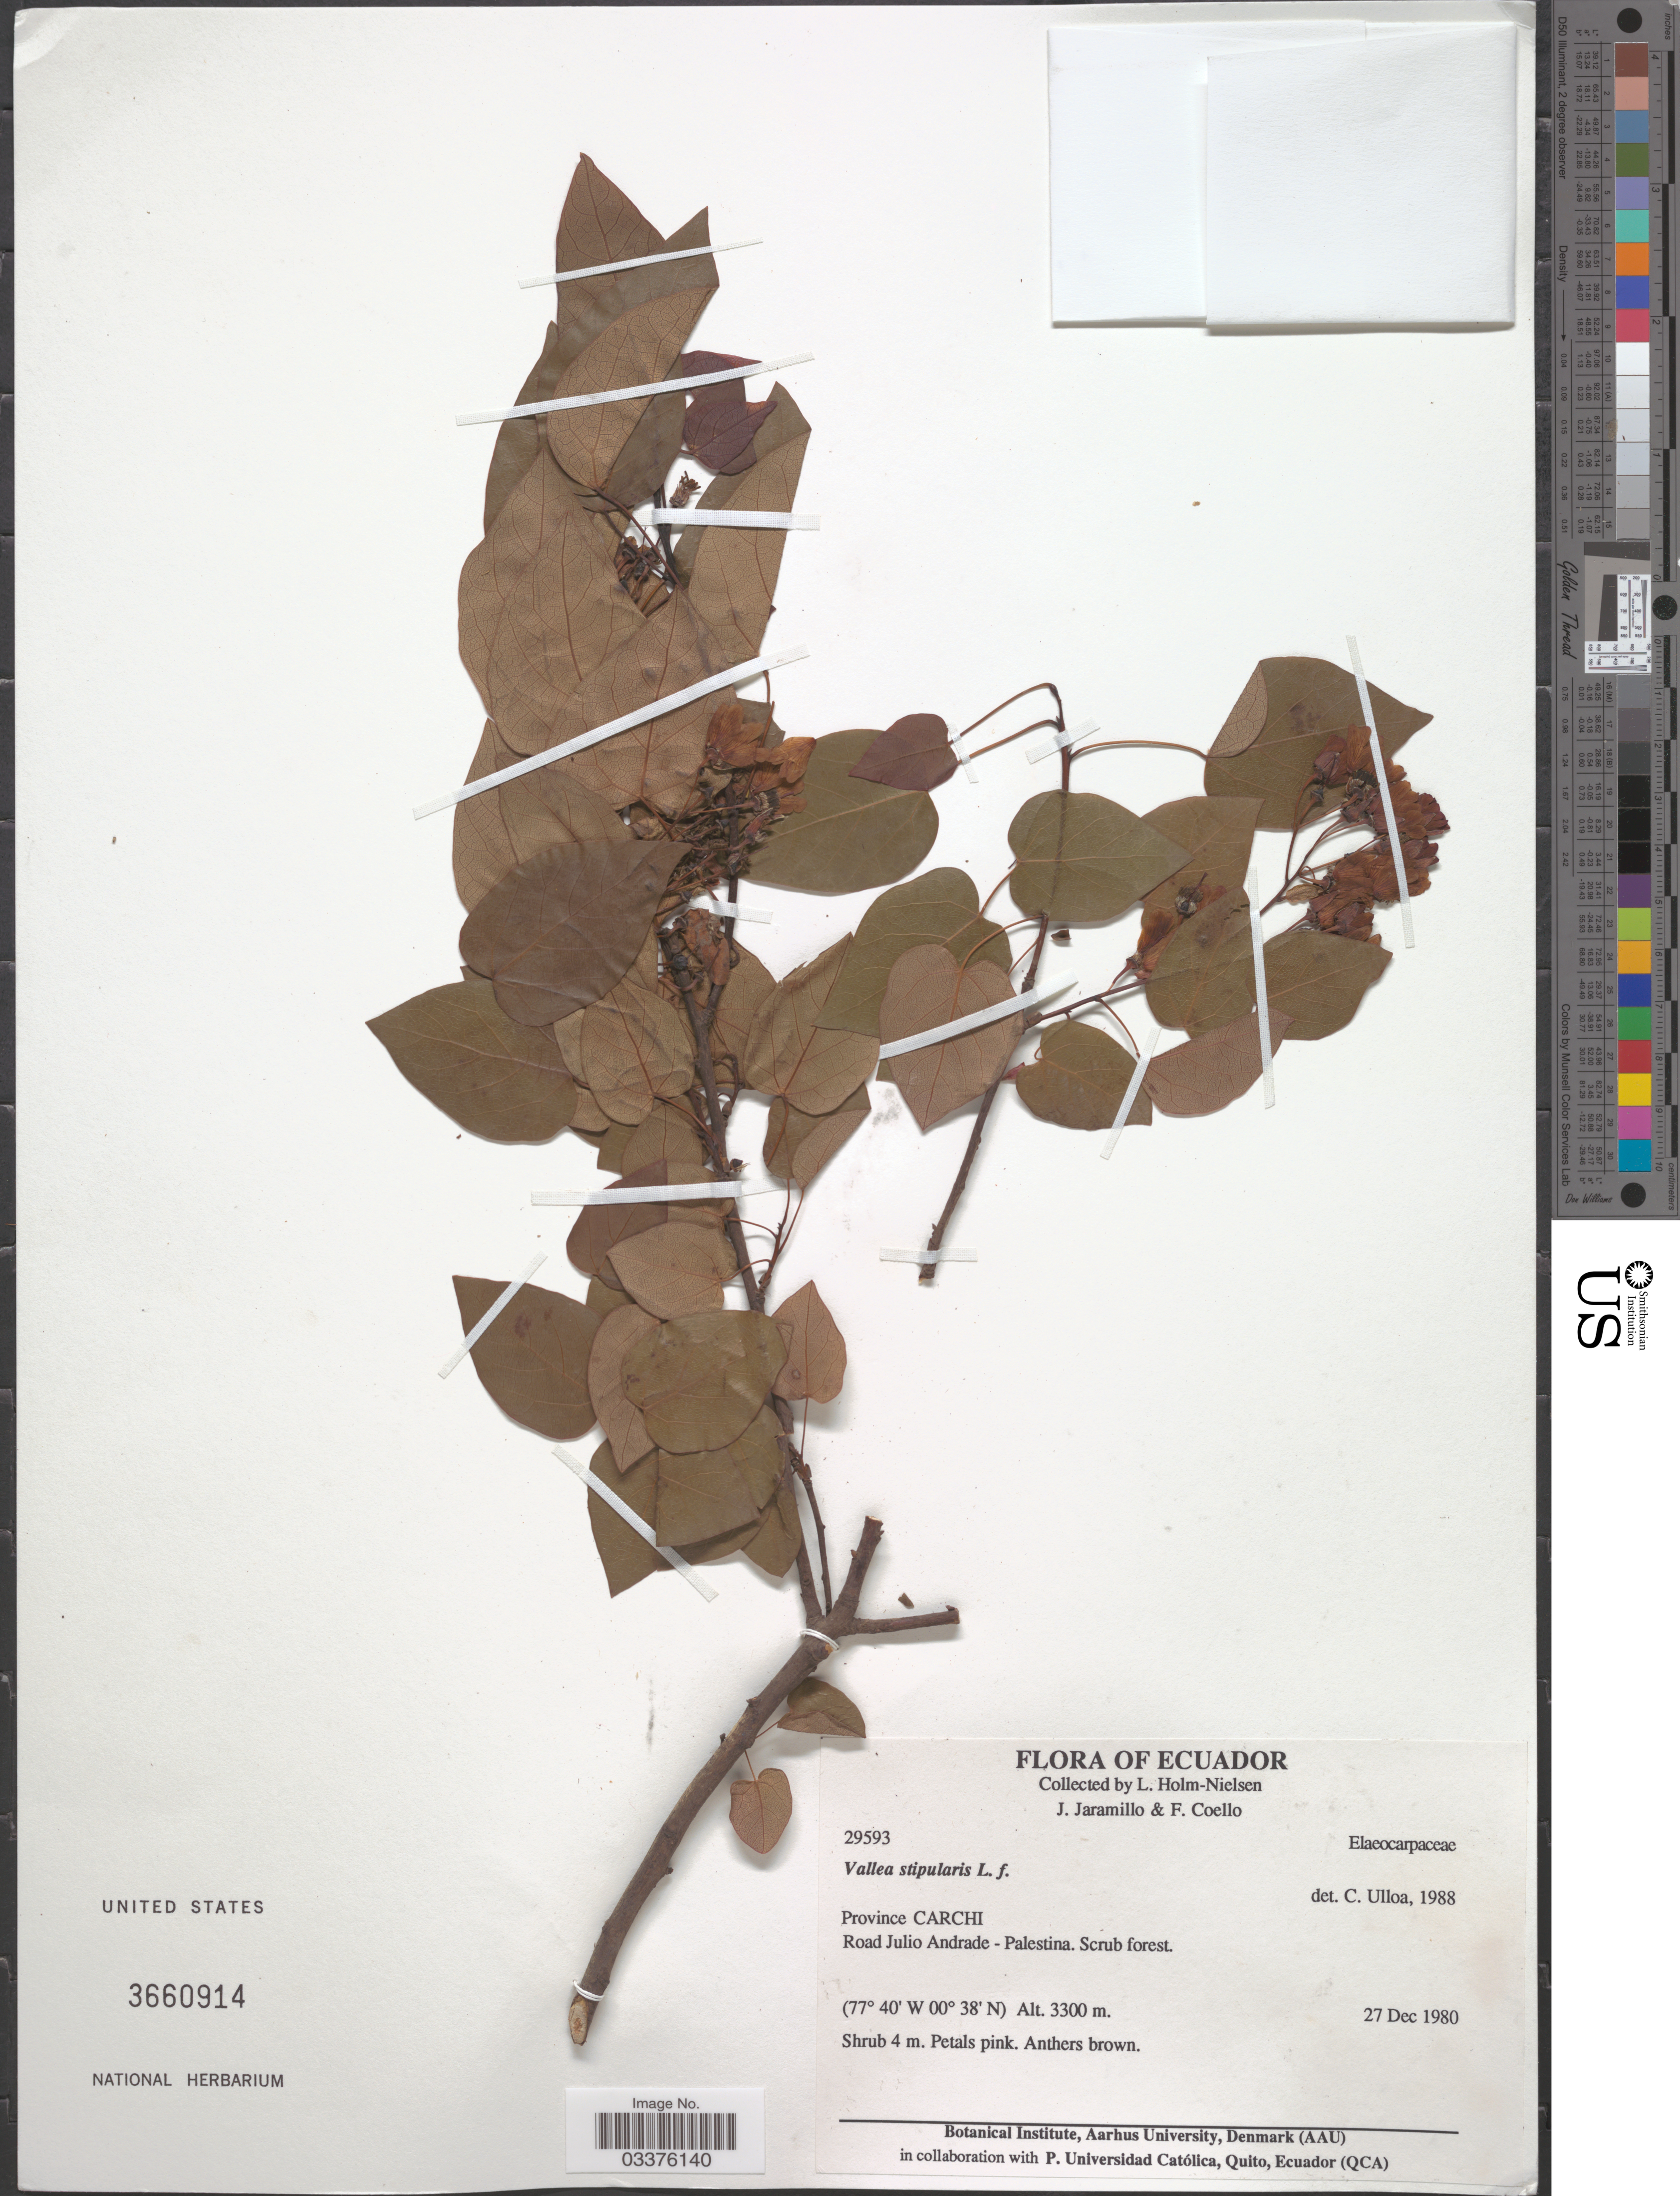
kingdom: Plantae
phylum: Tracheophyta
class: Magnoliopsida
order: Oxalidales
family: Elaeocarpaceae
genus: Vallea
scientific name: Vallea pubescens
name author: Kunth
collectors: L. Holm-Nielsen, J. Jaramillo & F. Coello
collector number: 29593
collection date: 1980-12-27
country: Ecuador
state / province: Carchi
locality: Road Julio Andrade - Palestina.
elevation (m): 3300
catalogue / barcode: US 3660914